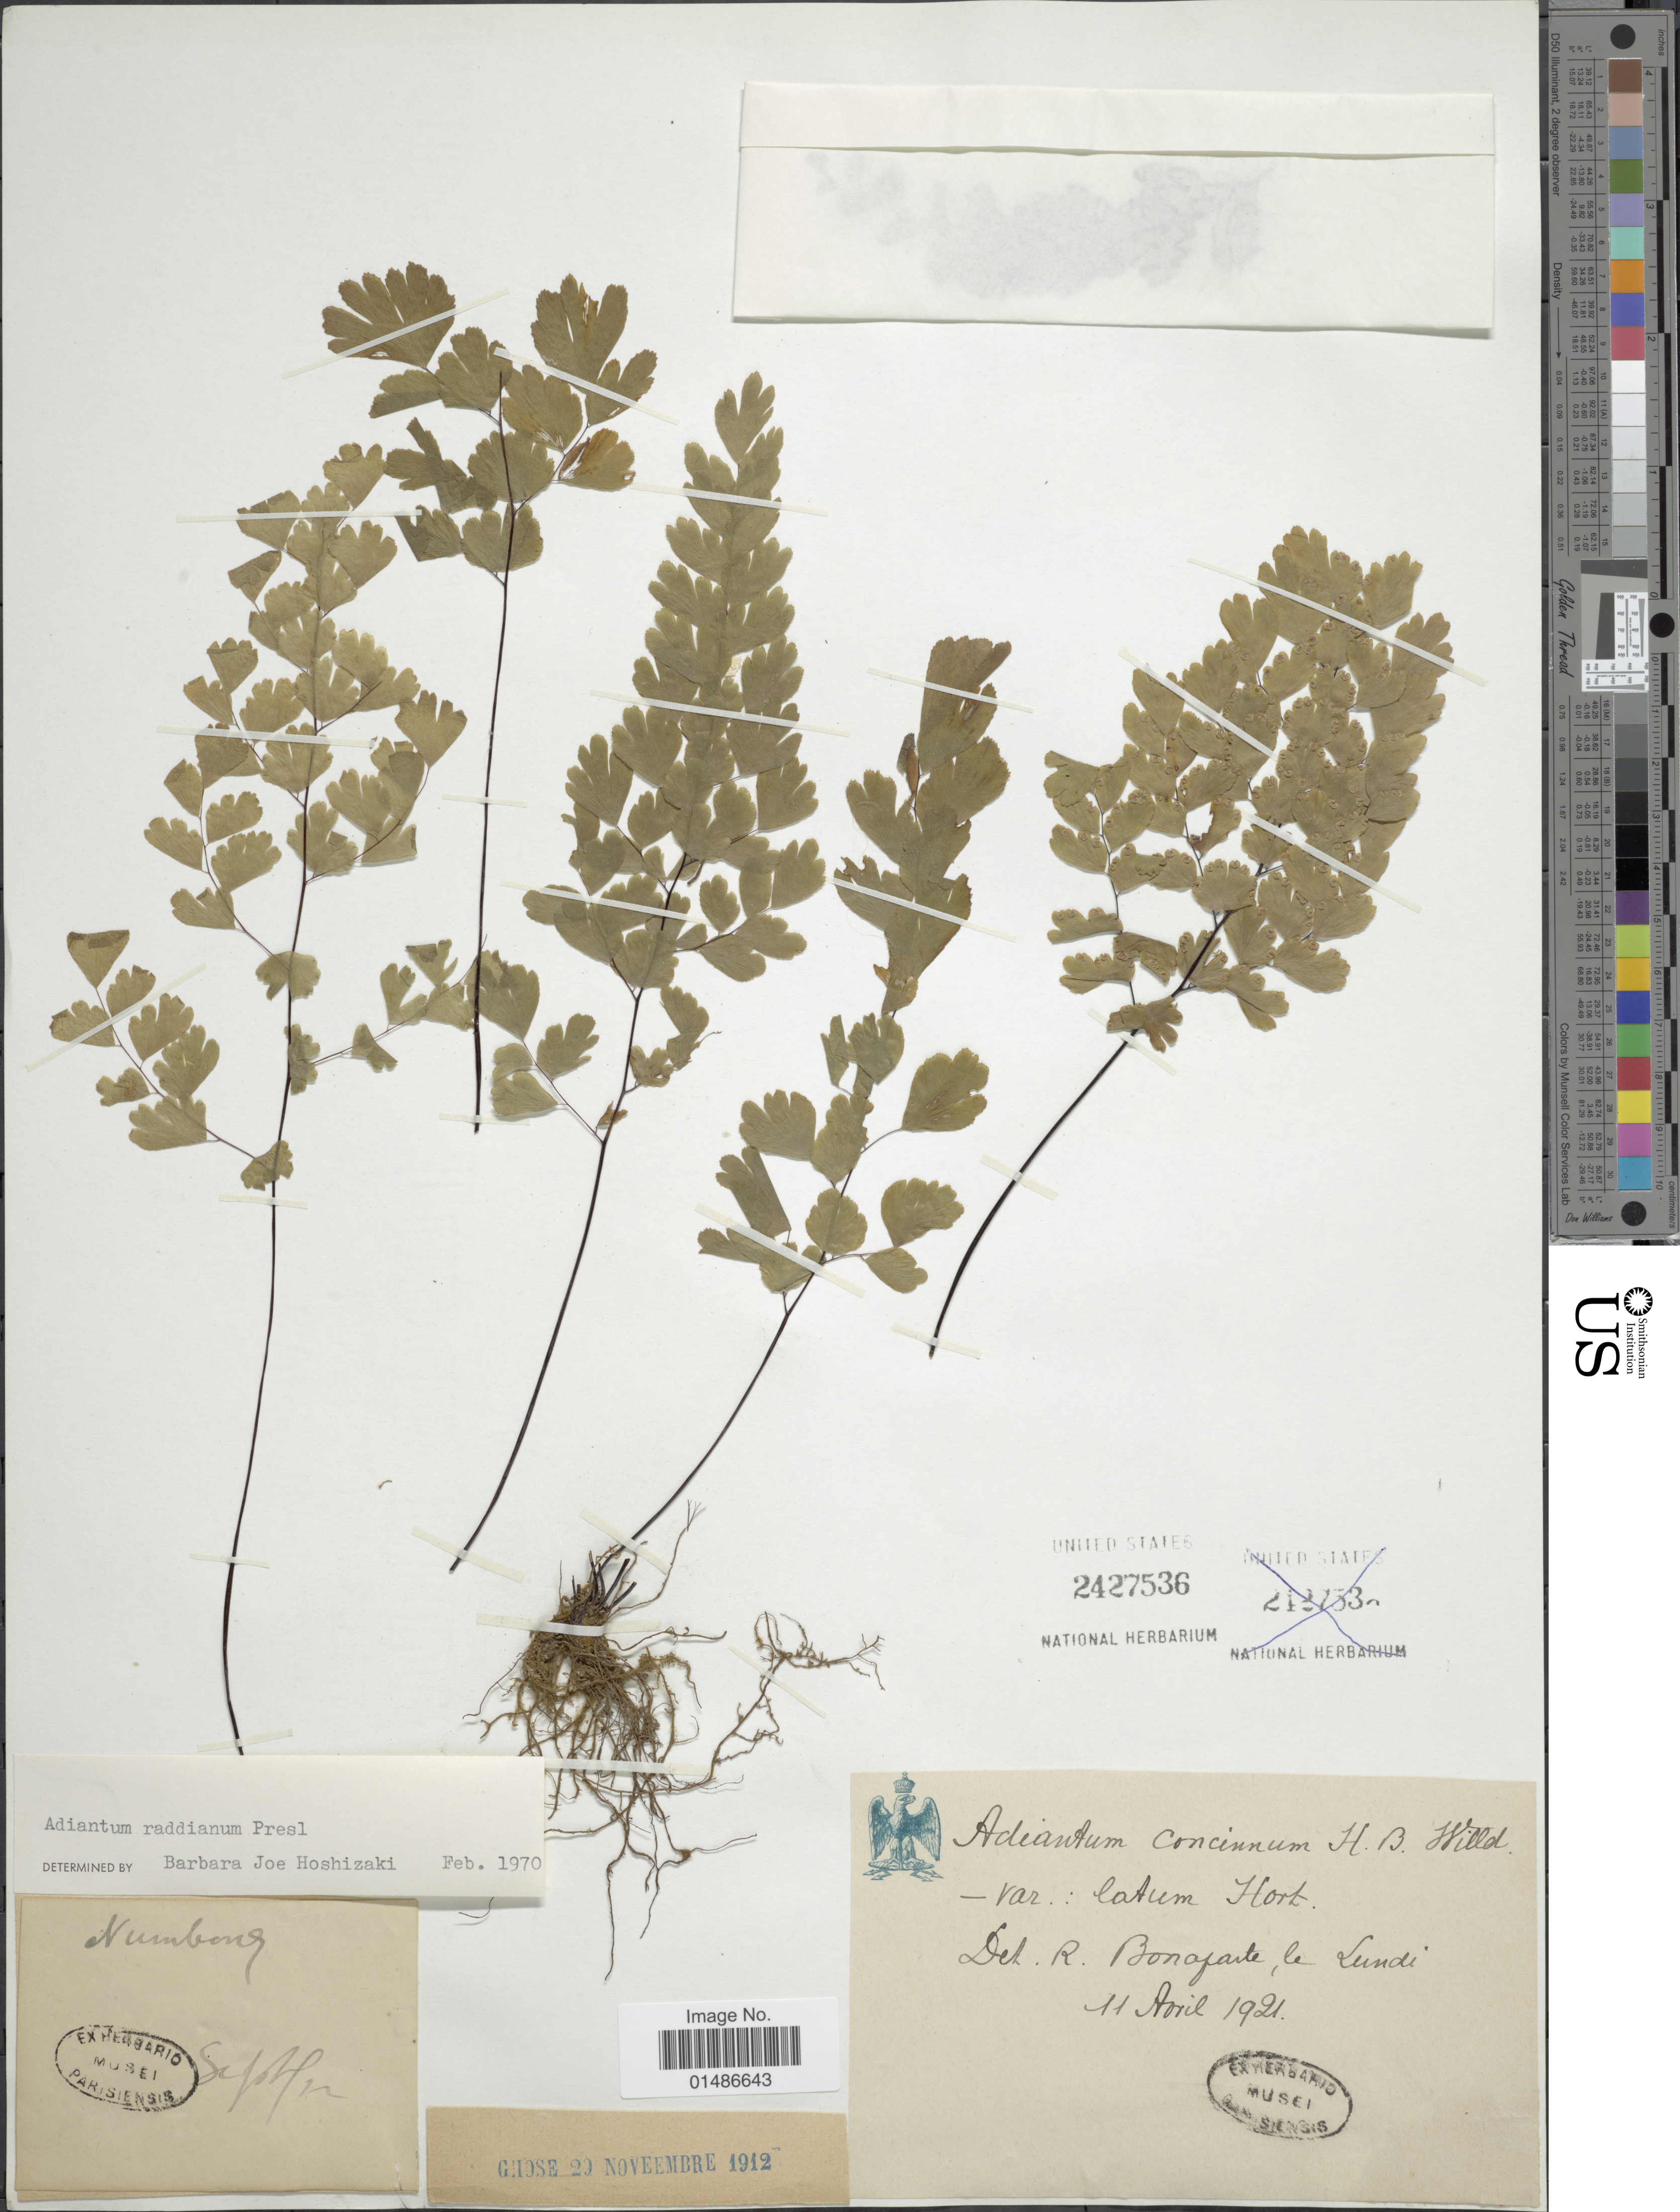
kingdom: Plantae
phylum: Tracheophyta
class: Polypodiopsida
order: Polypodiales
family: Pteridaceae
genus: Adiantum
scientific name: Adiantum raddianum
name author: C. Presl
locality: Numbong.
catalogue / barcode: US 2427536